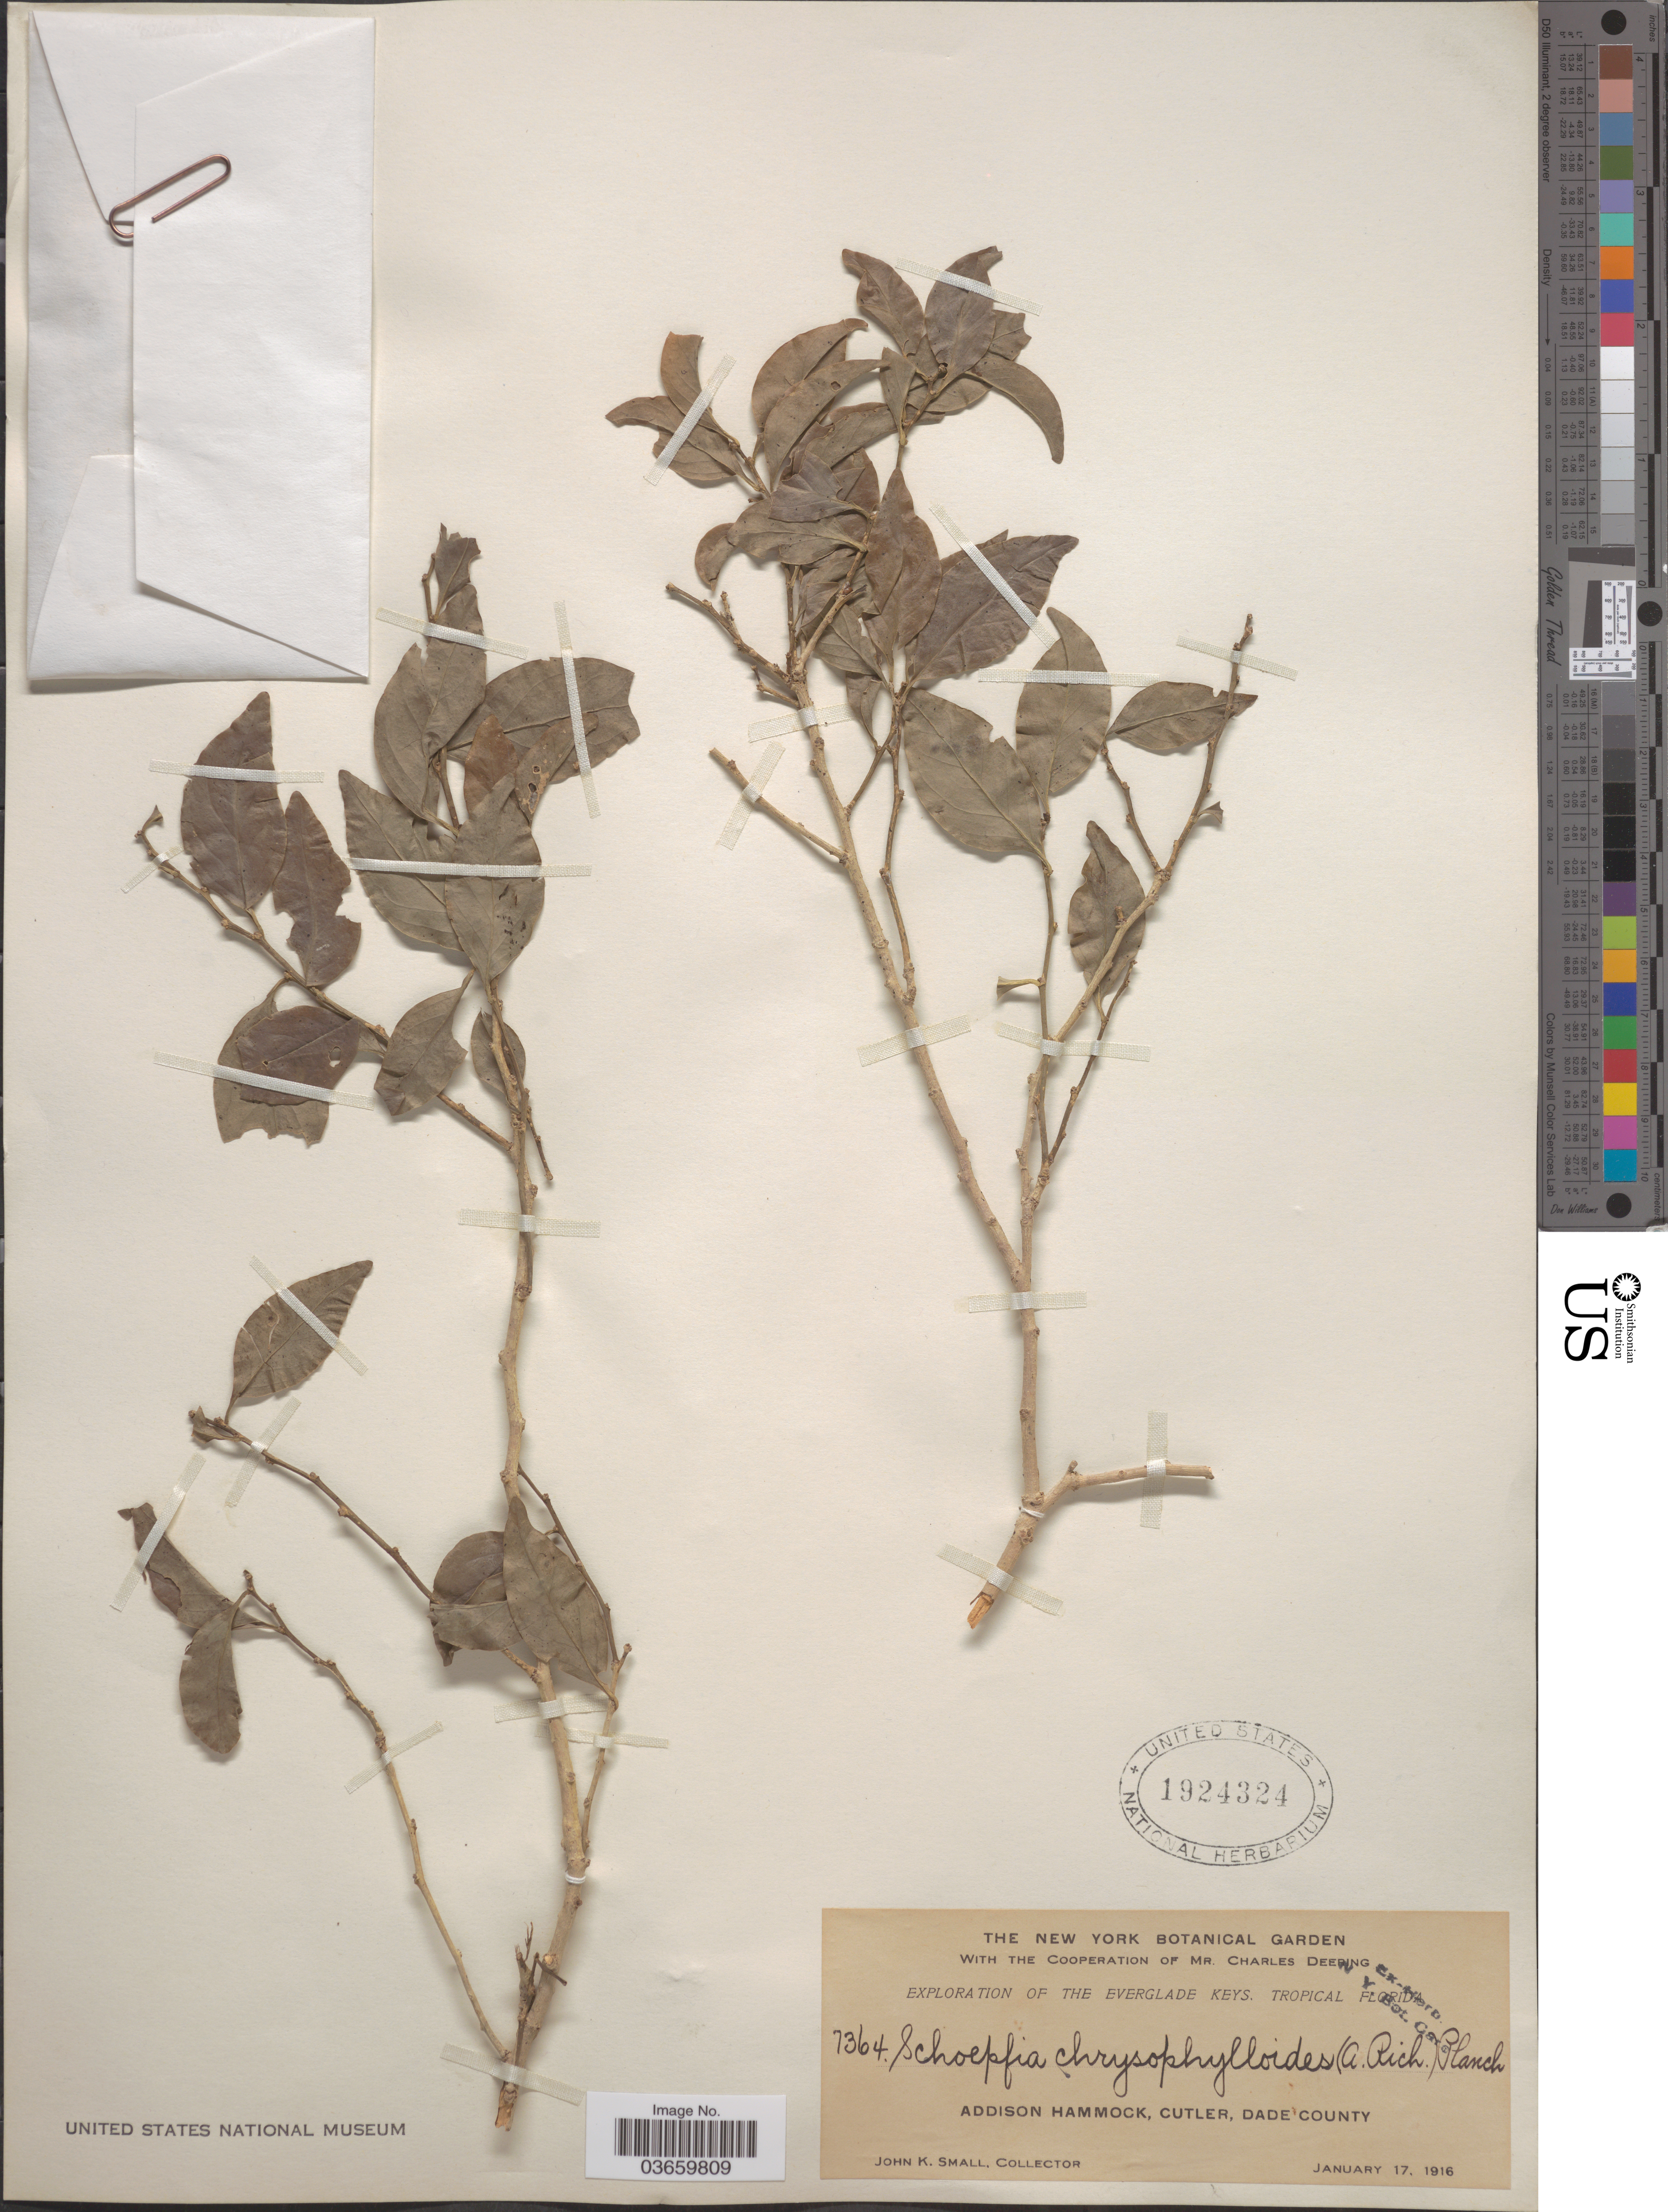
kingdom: Plantae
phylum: Tracheophyta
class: Magnoliopsida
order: Santalales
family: Schoepfiaceae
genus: Schoepfia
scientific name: Schoepfia chrysophylloides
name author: (A. Rich.) Planch.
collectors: J. K. Small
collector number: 7364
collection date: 1916-01-17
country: United States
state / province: Florida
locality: The Everglade Keys. Tropical Florida. Addison Hammock, Cutler, Dade County.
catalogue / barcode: US 1924324